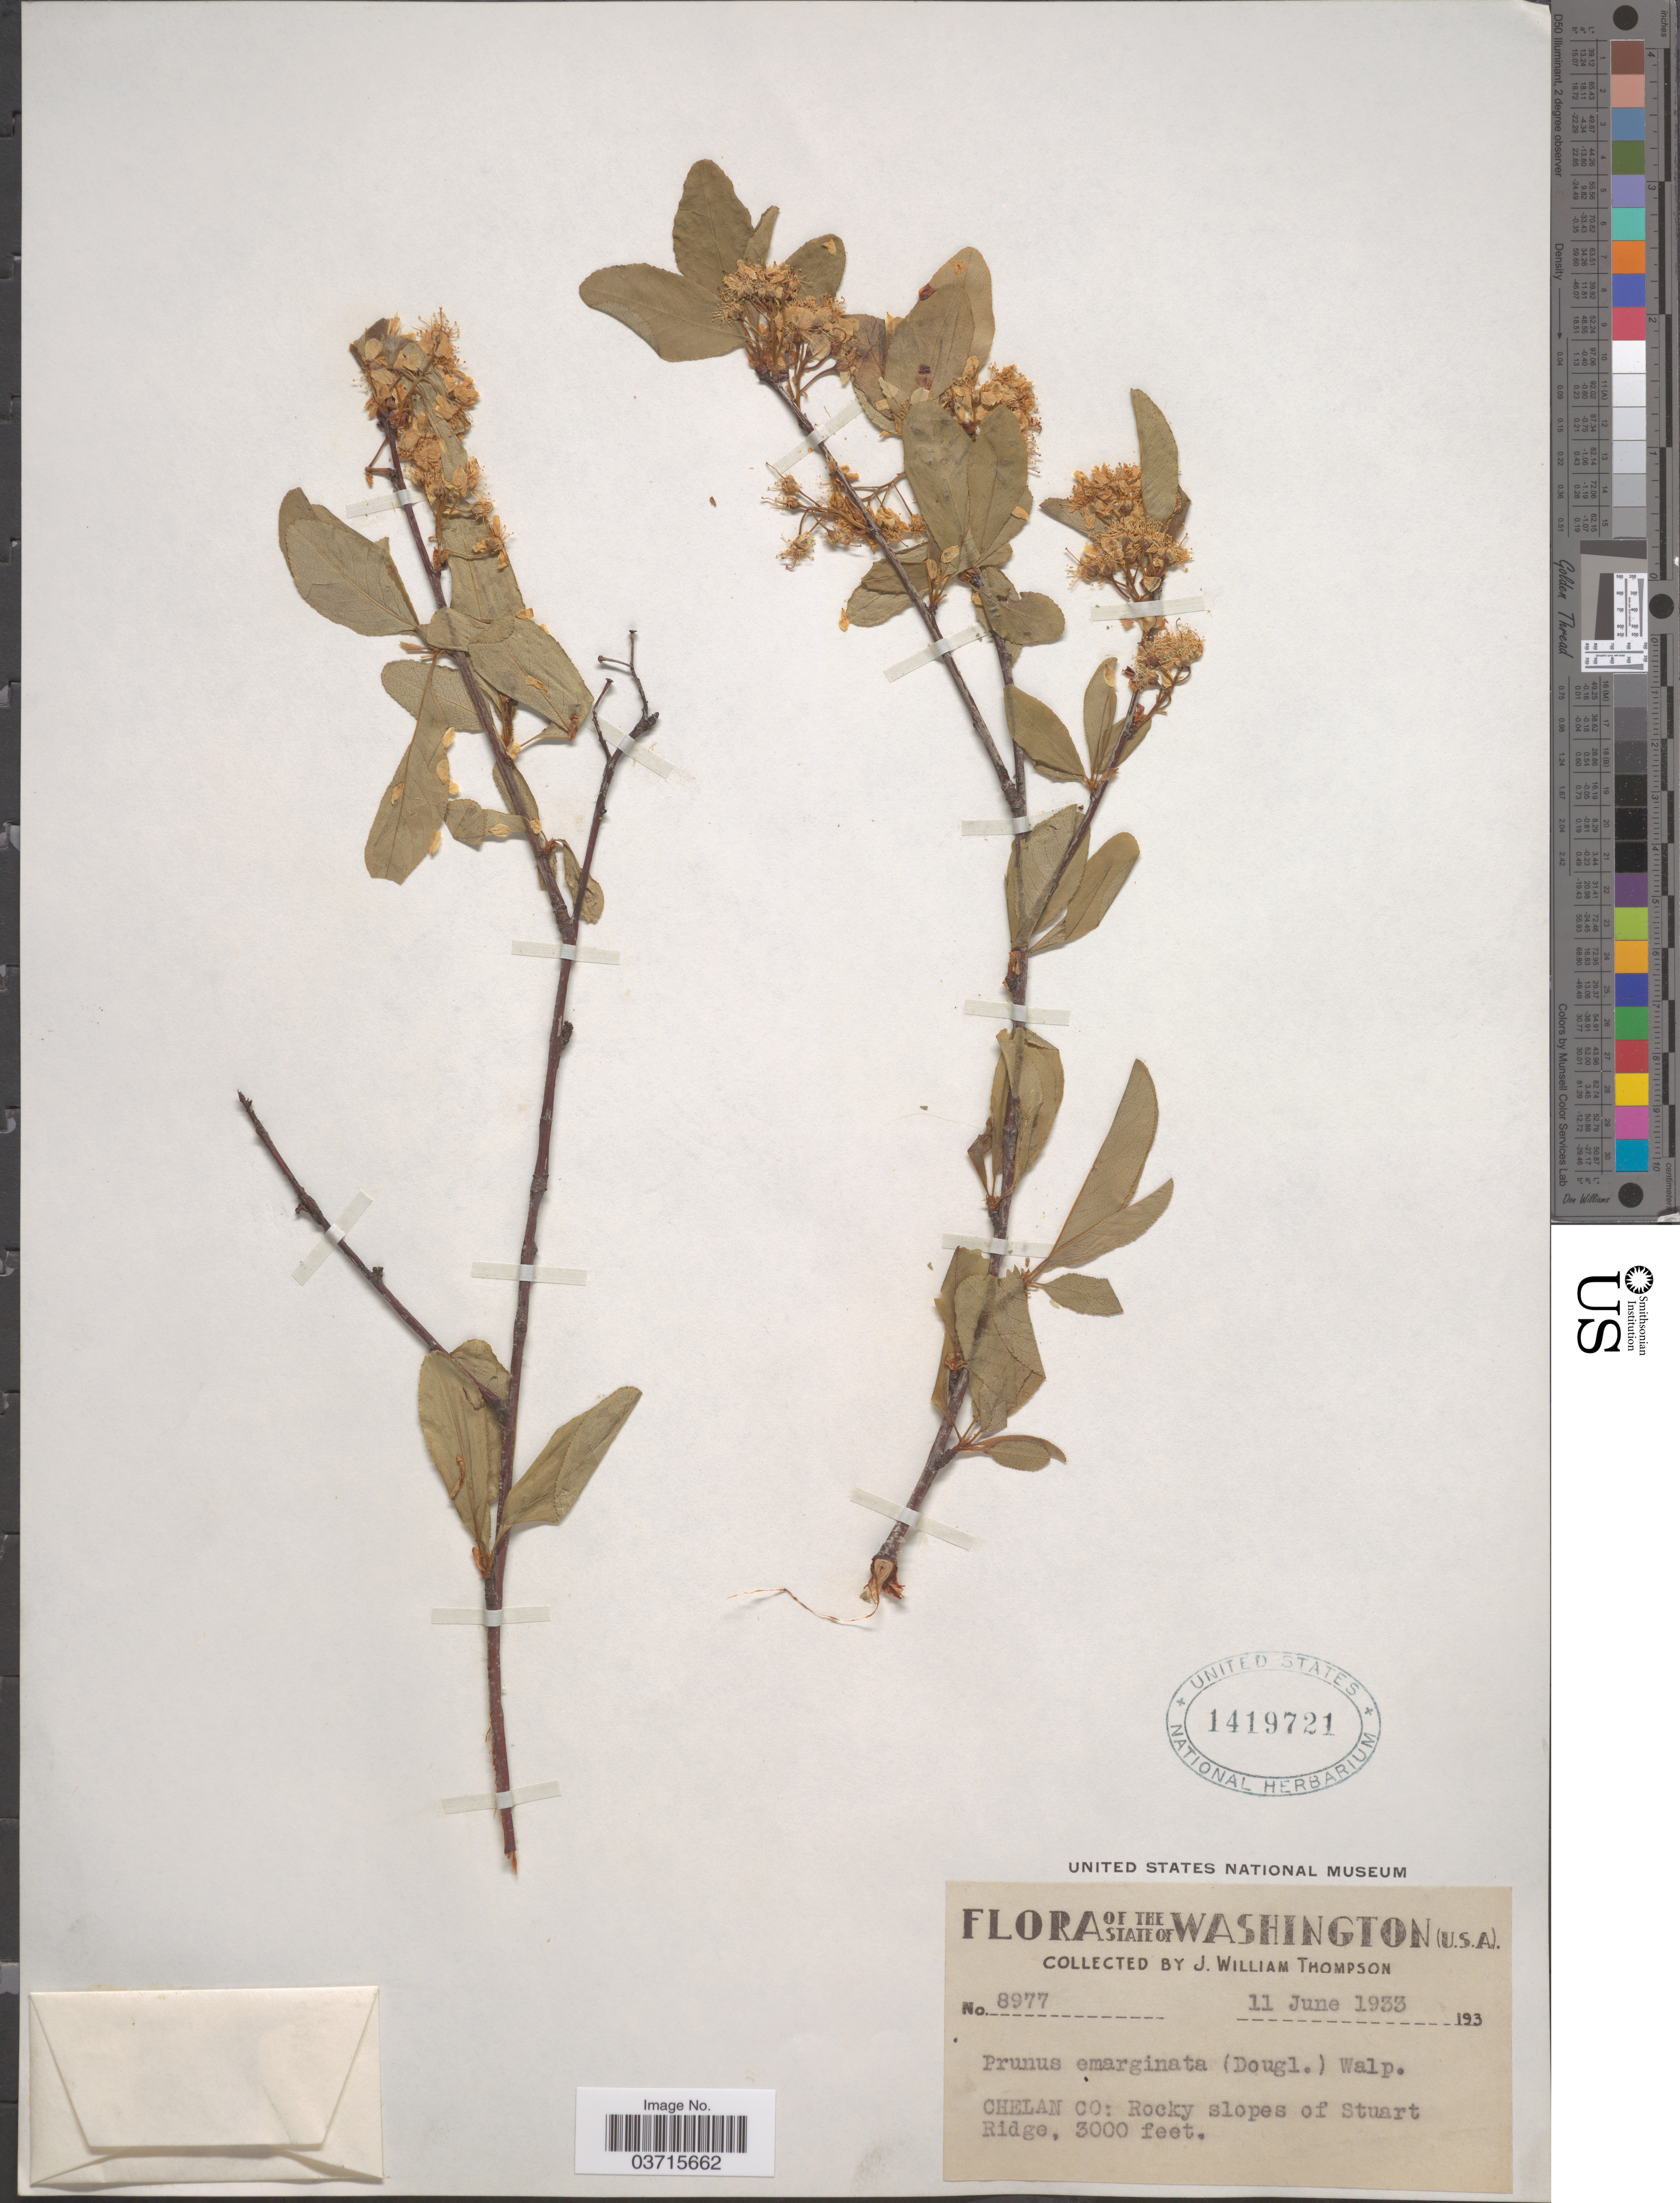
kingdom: Plantae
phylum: Tracheophyta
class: Magnoliopsida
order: Rosales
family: Rosaceae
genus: Prunus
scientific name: Prunus emarginata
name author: (Douglas ex Hook.) Eaton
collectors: J. W. Thompson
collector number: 8977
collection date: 1933-06-11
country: United States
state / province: Washington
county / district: Chelan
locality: Chelan Co: Rocky slopes of Stuart Ridge.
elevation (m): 914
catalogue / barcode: US 1419721